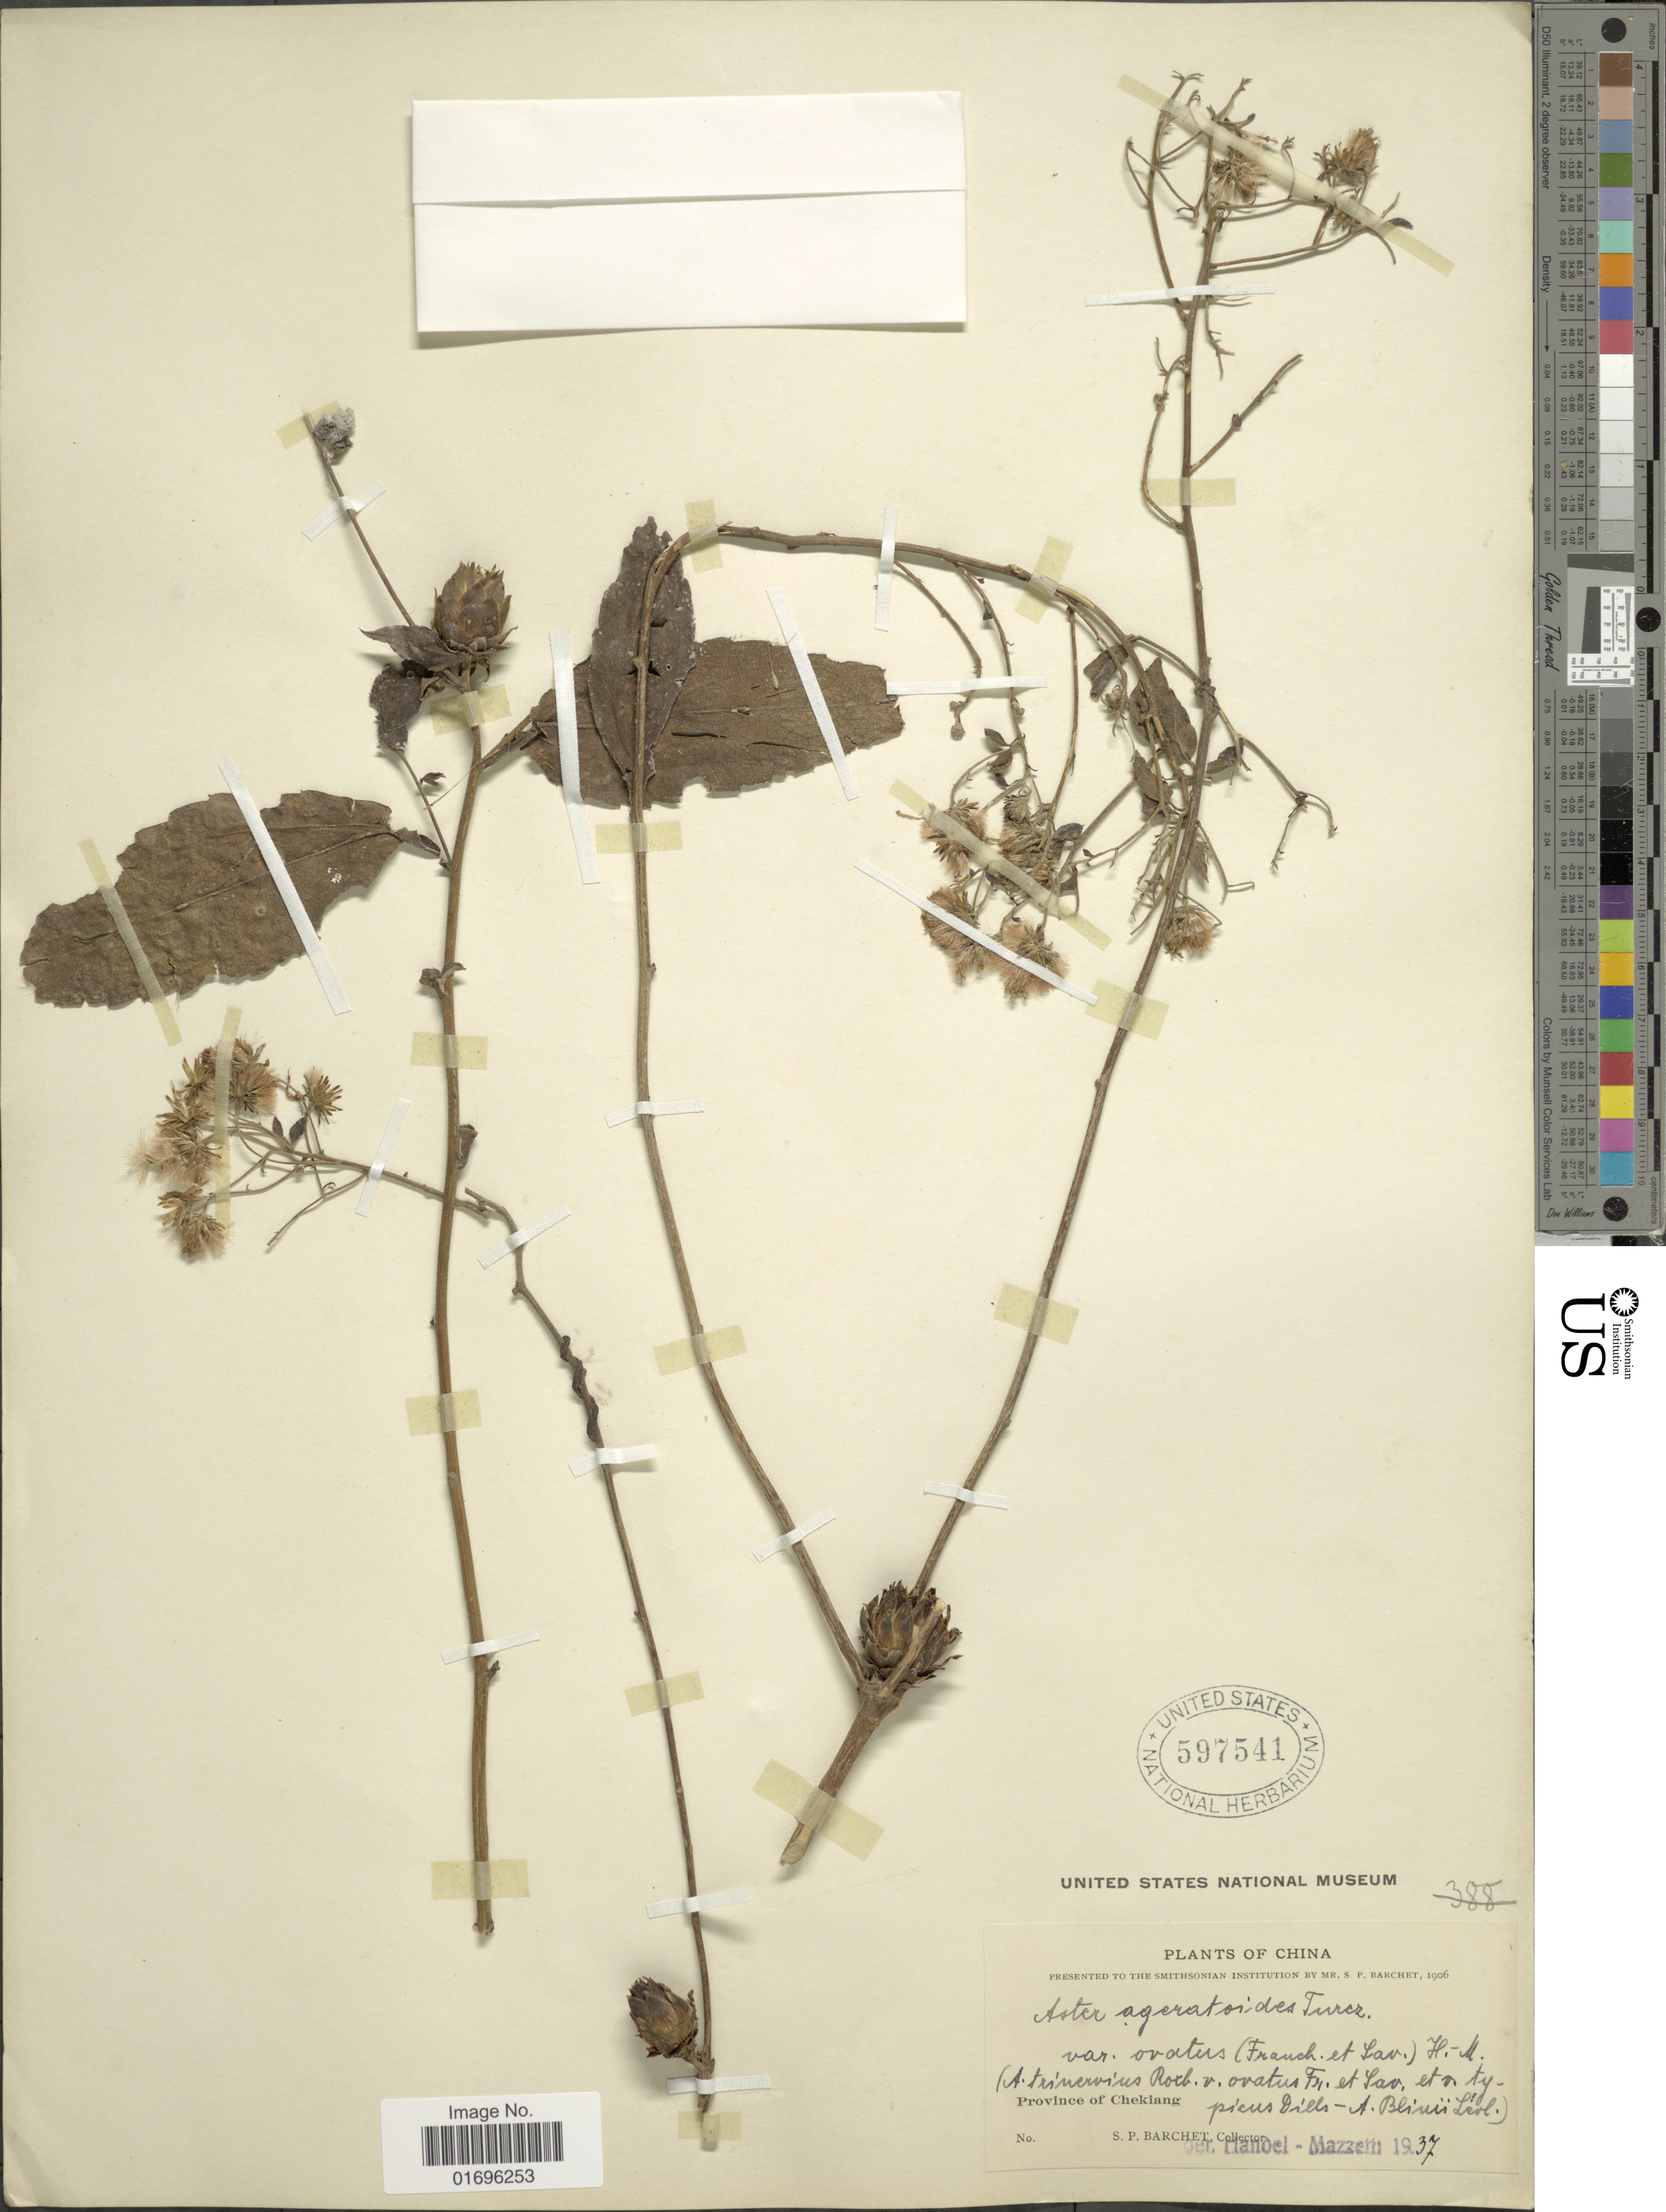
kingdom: Plantae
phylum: Tracheophyta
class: Magnoliopsida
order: Asterales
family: Asteraceae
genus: Aster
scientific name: Aster ageratoides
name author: Turcz.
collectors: S. P. Barchet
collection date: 1906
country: China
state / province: Zhejiang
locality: Province of Chekiang.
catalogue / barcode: US 597541